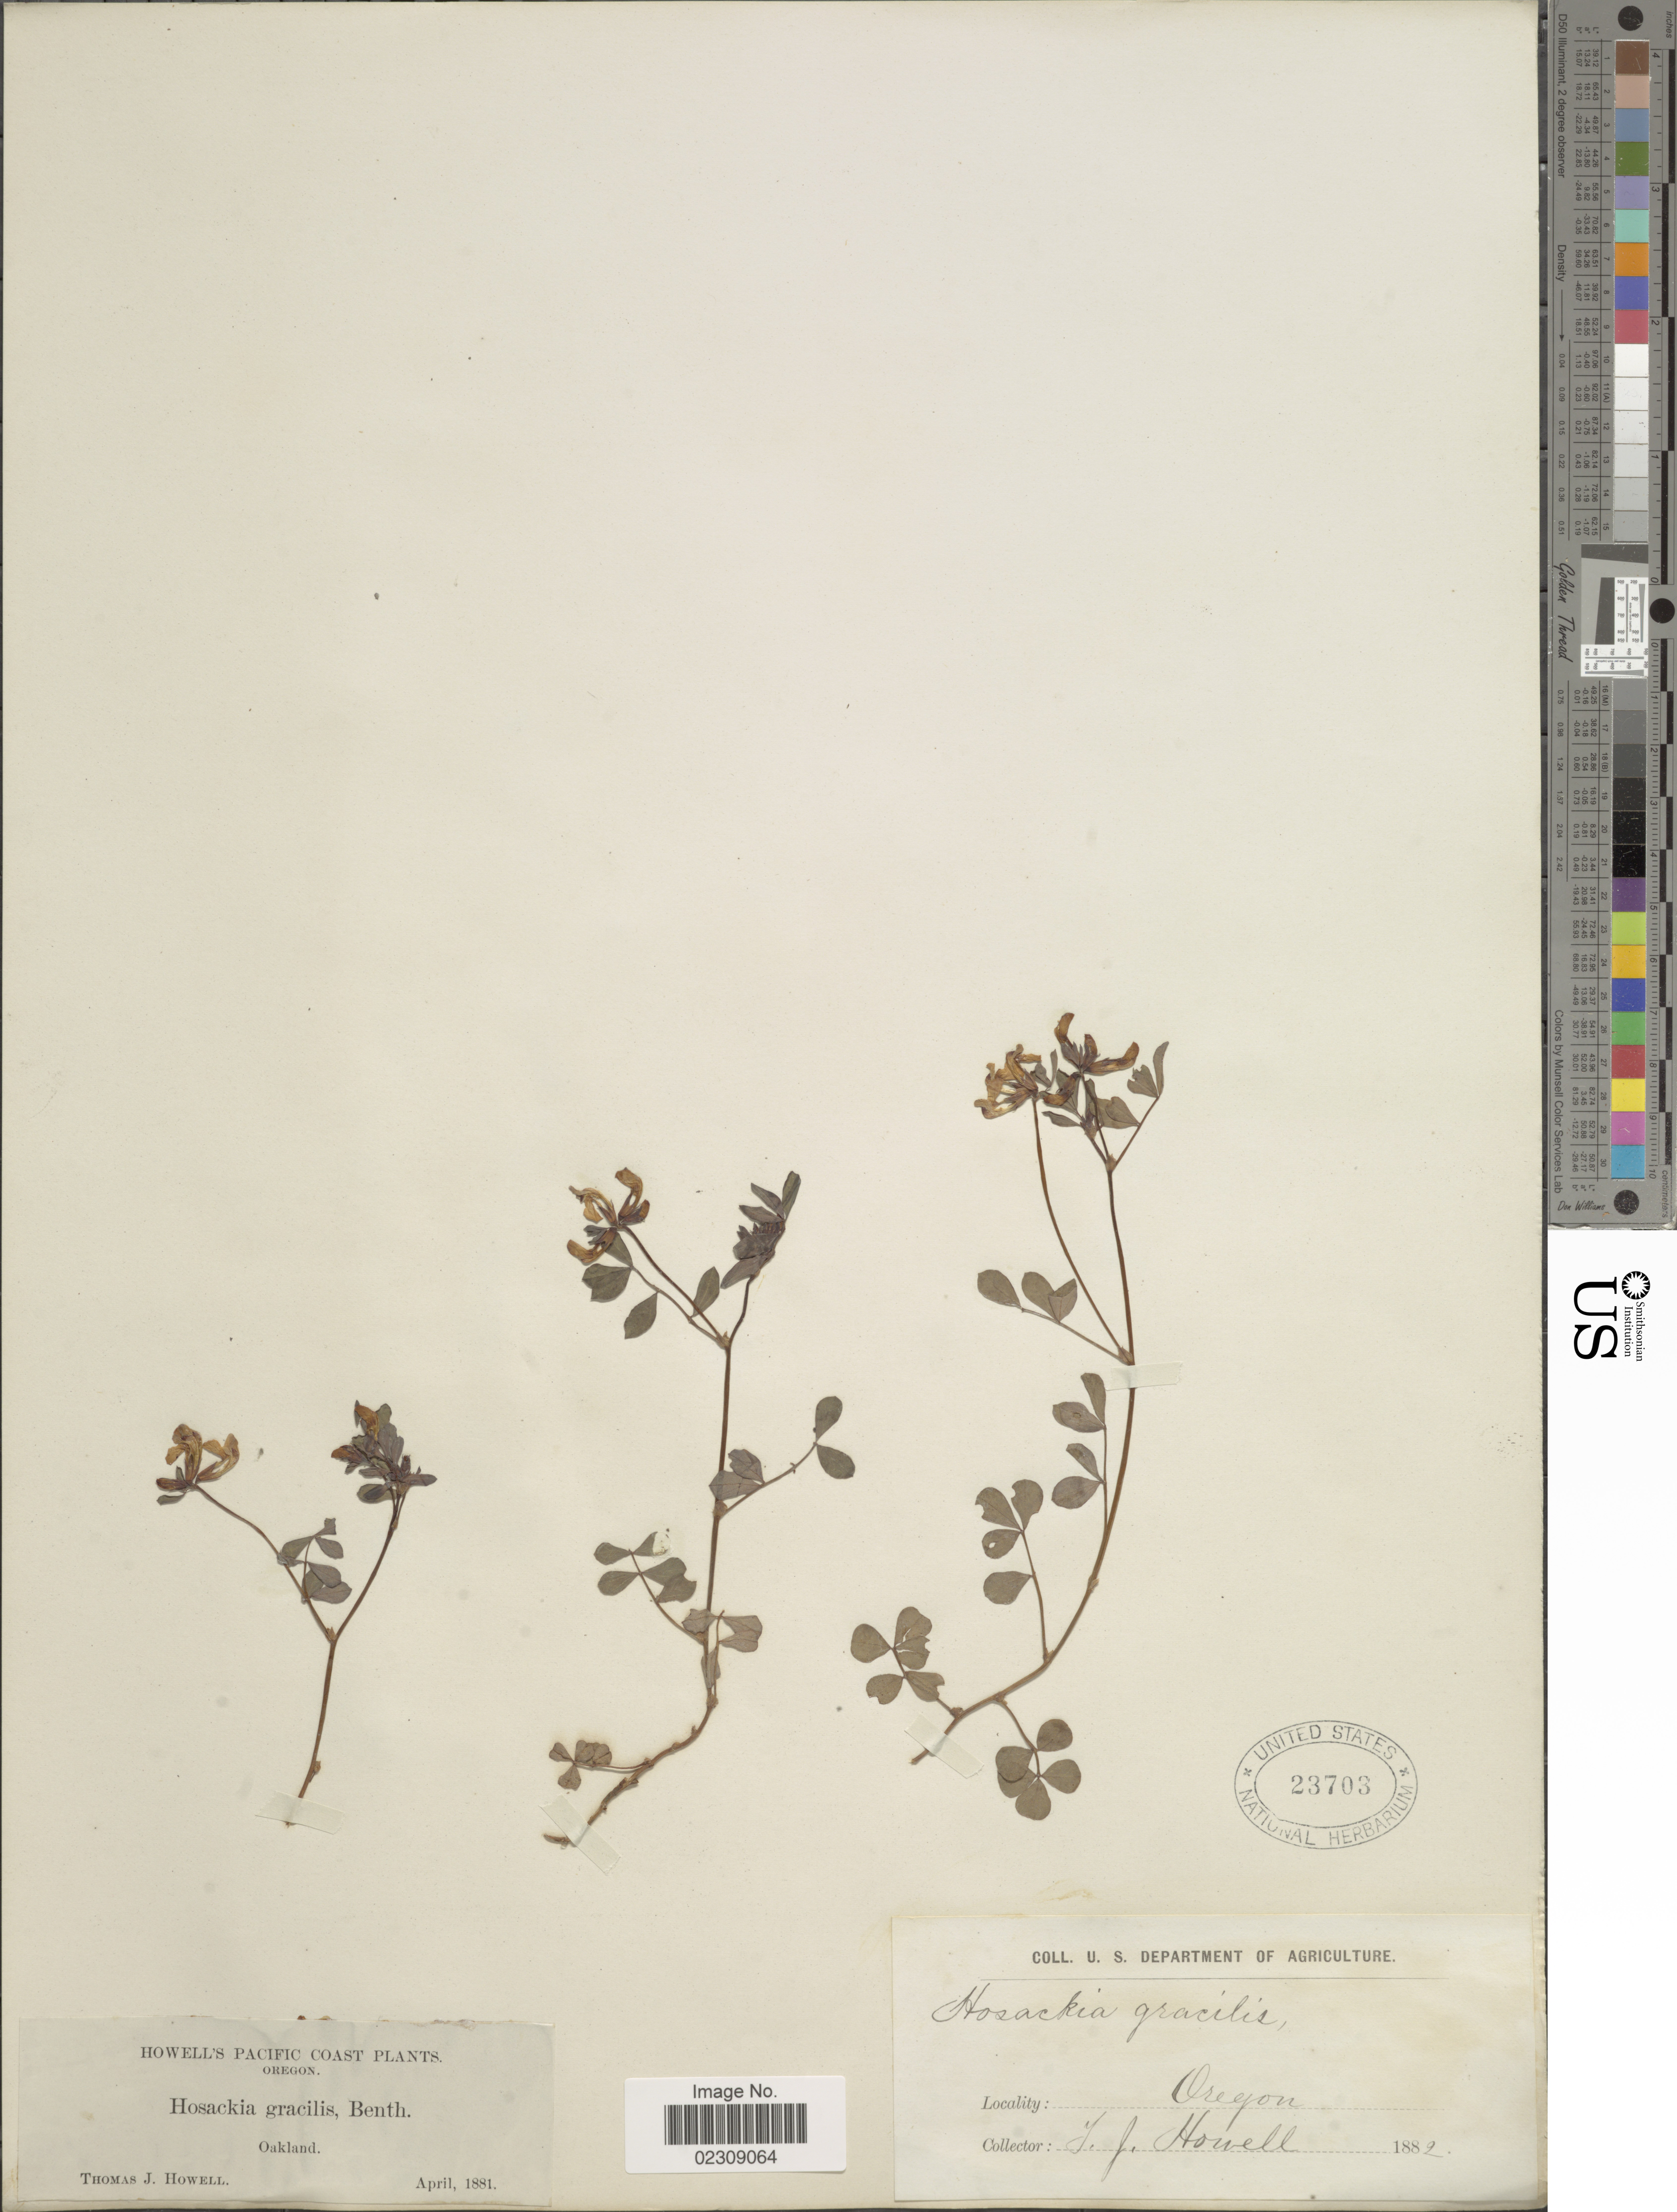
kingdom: Plantae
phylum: Tracheophyta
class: Magnoliopsida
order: Fabales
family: Fabaceae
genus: Hosackia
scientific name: Hosackia gracilis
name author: Benth.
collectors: T. J. Howell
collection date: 1881-04/1882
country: United States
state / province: Oregon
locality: Howell's Pacific Coast. Okaland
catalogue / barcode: US 23703